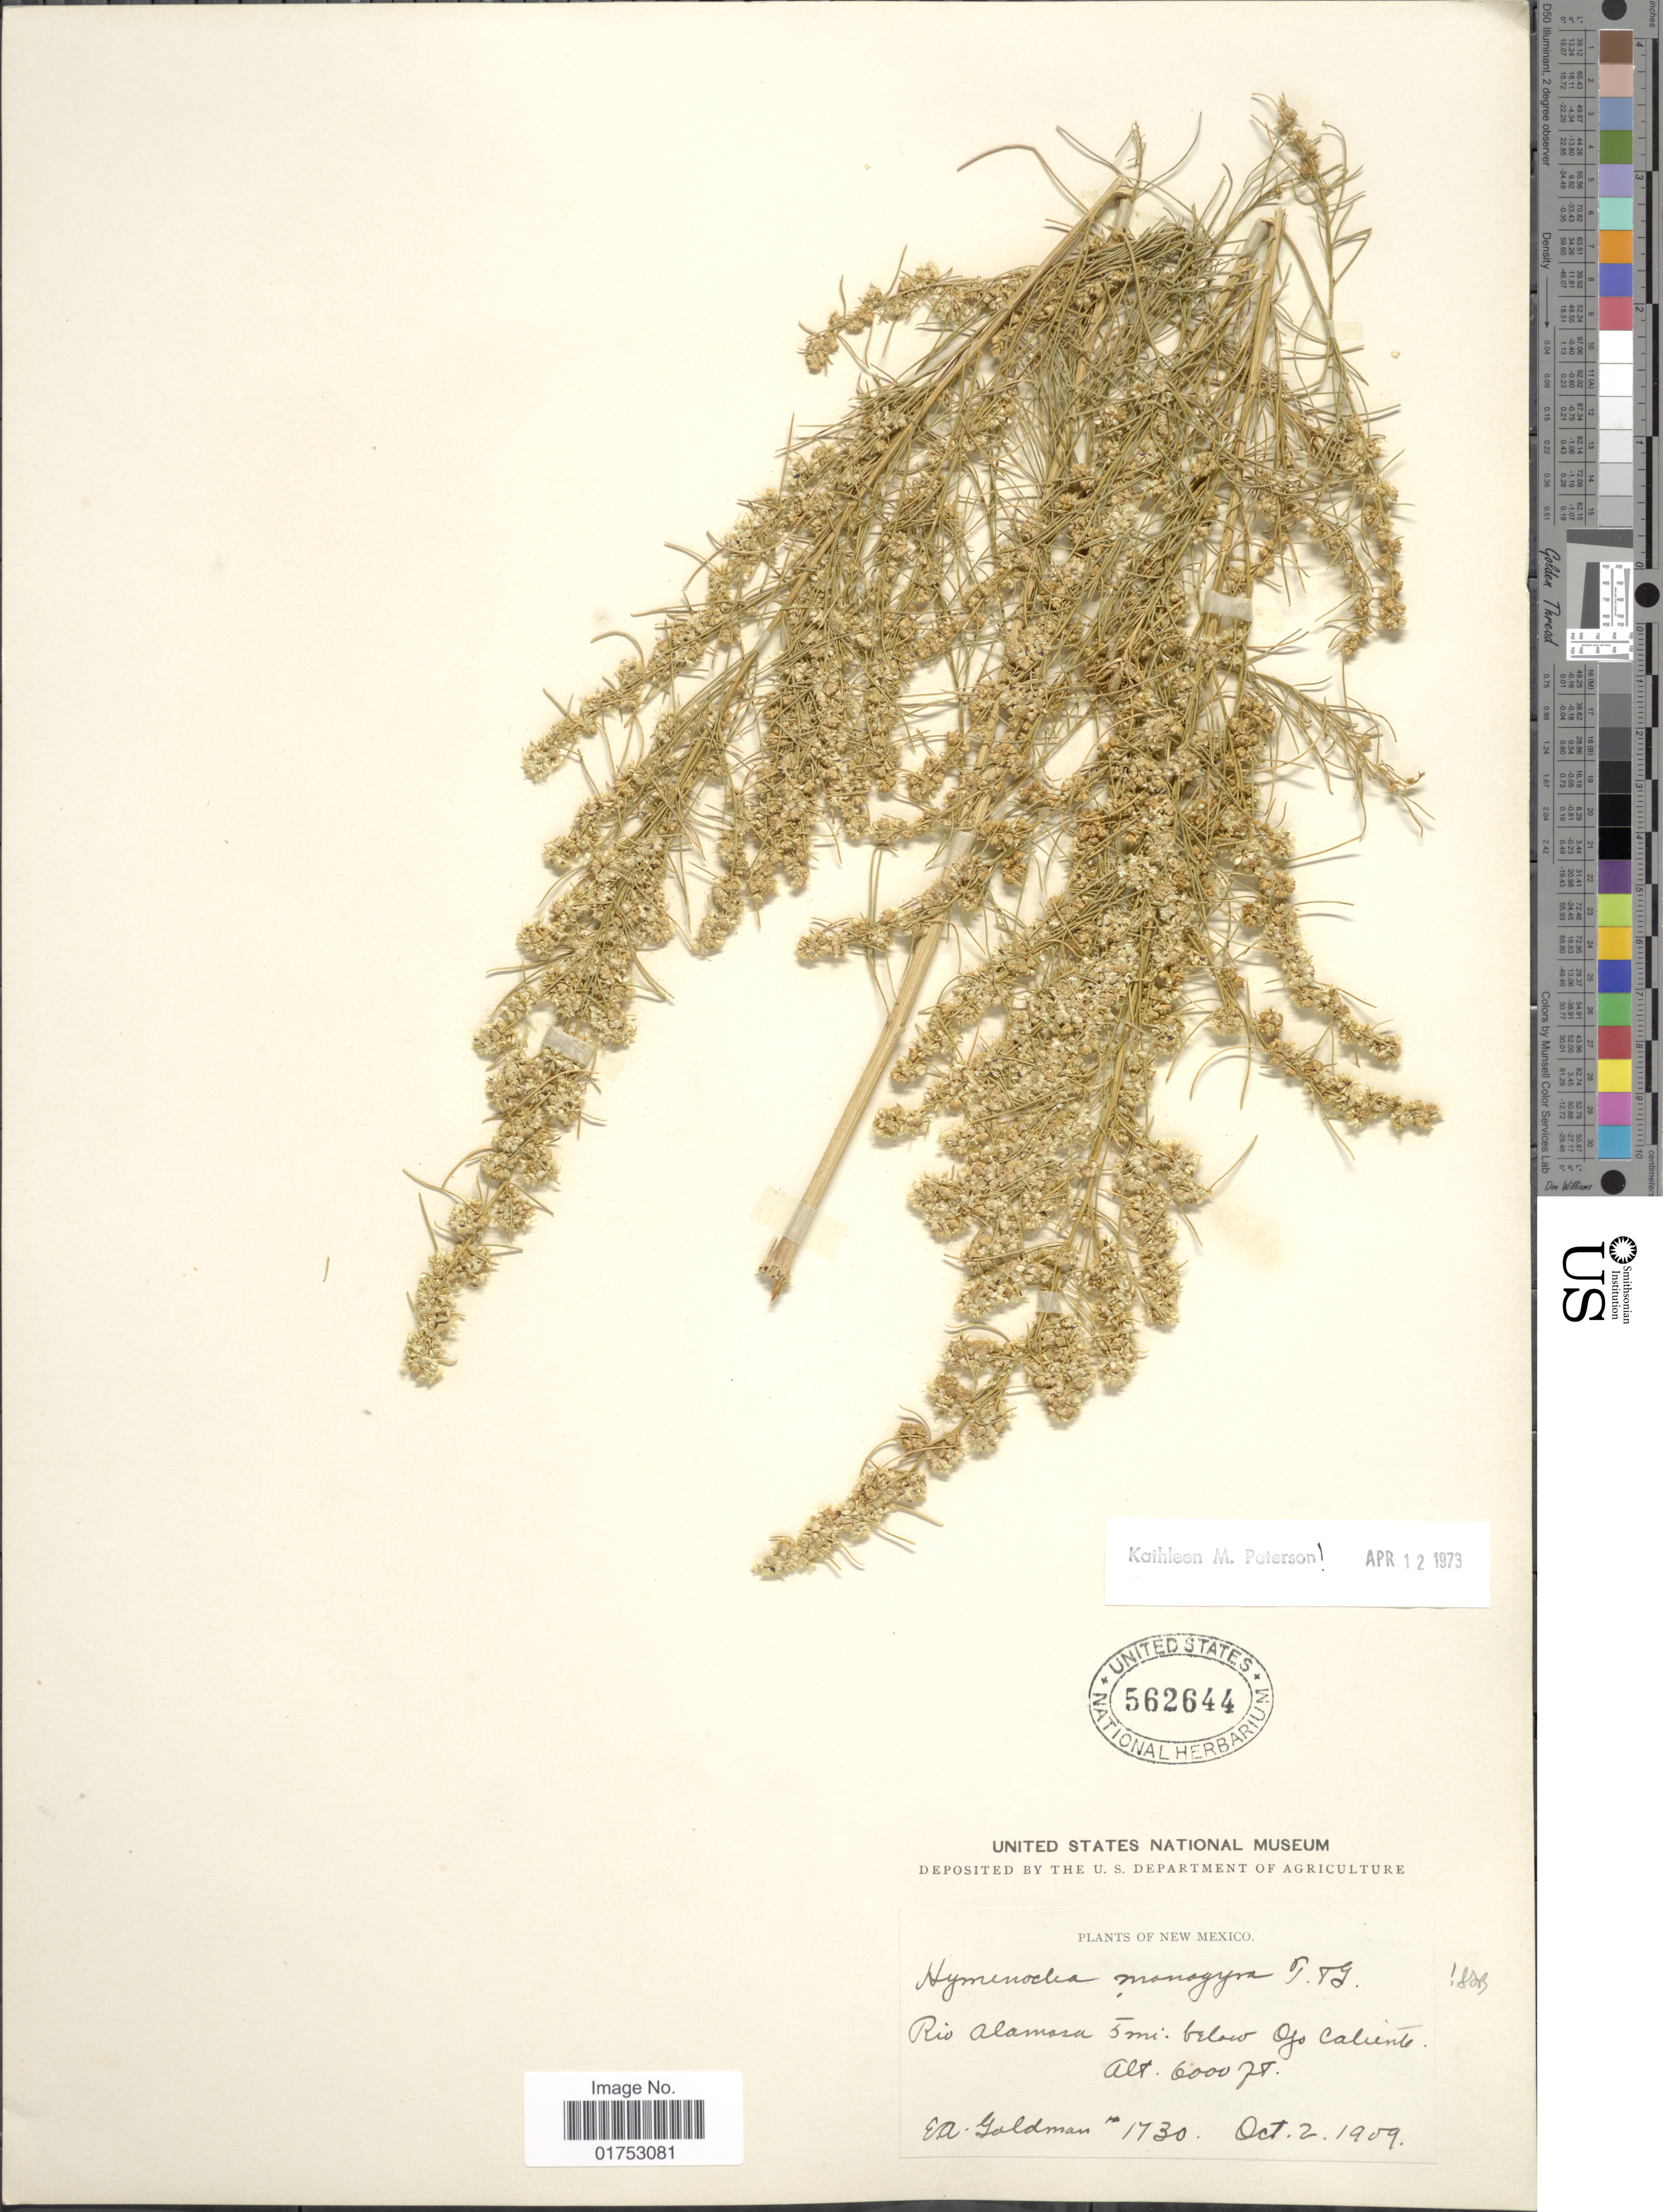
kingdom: Plantae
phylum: Tracheophyta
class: Magnoliopsida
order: Asterales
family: Asteraceae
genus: Hymenoclea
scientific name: Hymenoclea monogyra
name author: Torr. & A. Gray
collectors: E. A. Goldman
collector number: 1730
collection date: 1909-10-02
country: United States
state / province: New Mexico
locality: Rio Alamosa 5 mi below Ojo Caliente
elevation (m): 1829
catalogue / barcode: US 562644